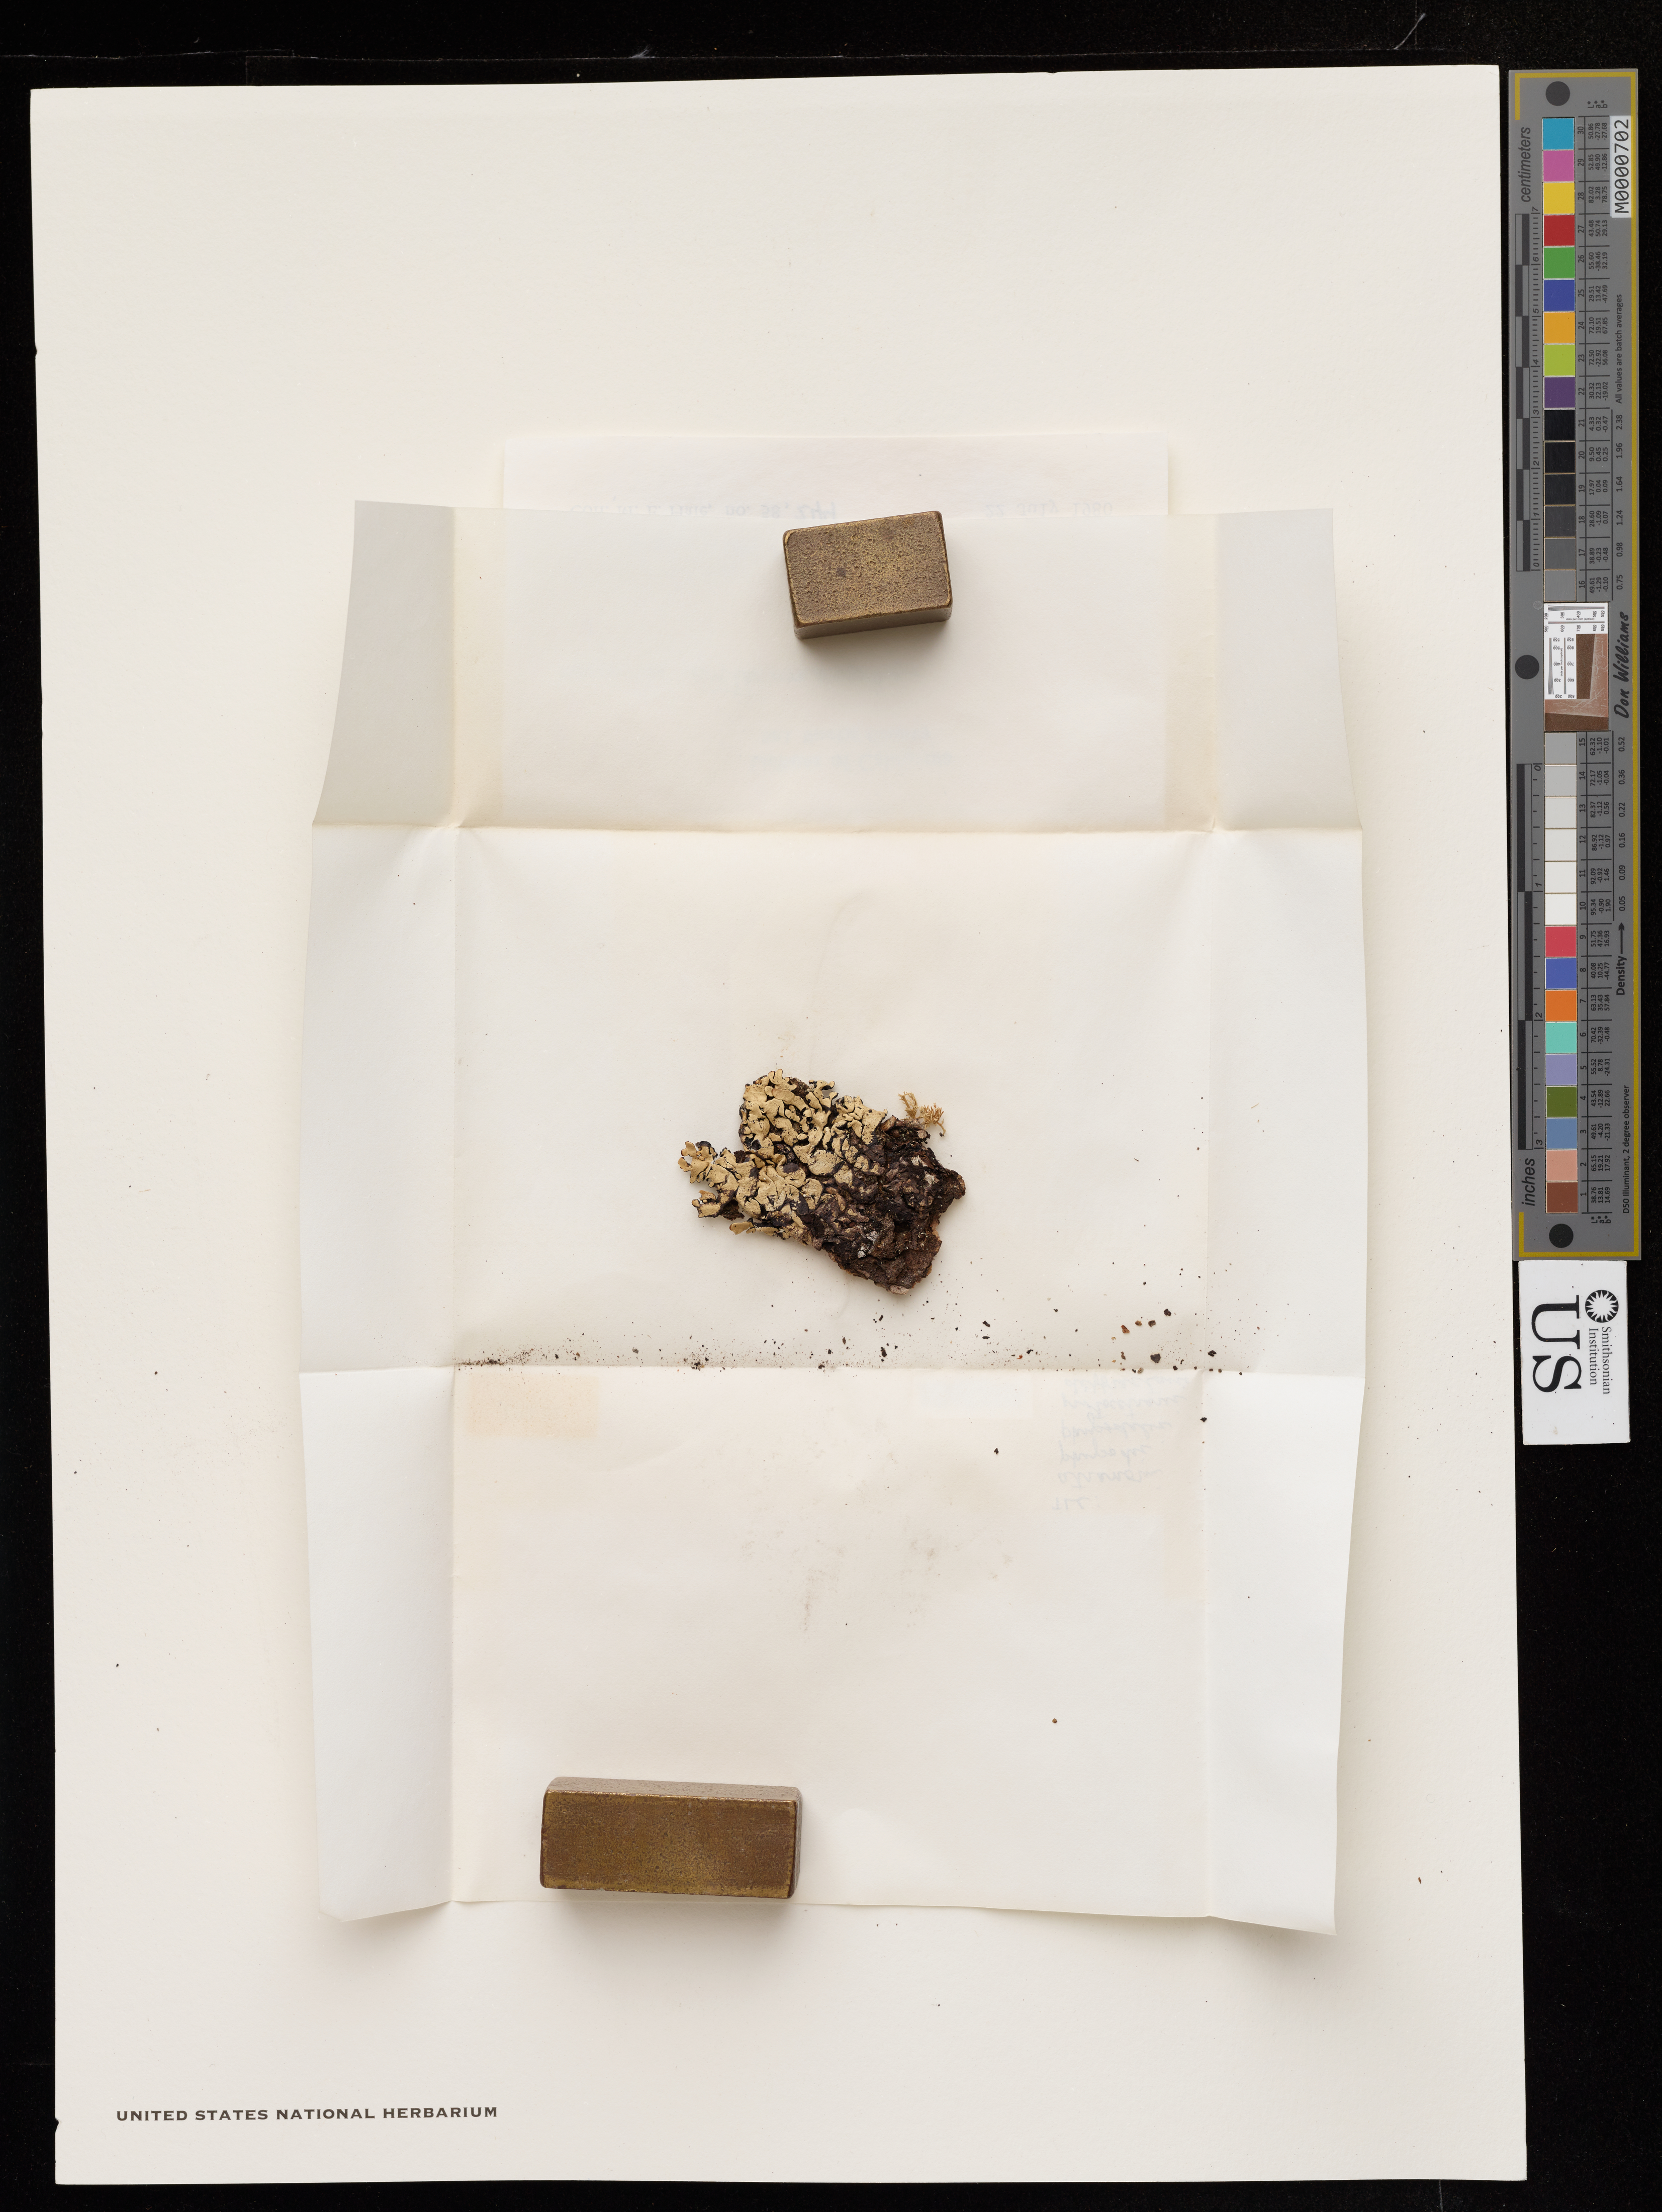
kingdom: Fungi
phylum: Ascomycota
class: Lecanoromycetes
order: Lecanorales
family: Parmeliaceae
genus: Hypogymnia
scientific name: Hypogymnia enteromorpha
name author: (Ach.) Nyl.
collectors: M. Hale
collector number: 58244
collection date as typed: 22 Jul 1980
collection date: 1980-07-22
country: United States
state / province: California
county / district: Del Norte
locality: Panther flat campground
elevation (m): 0